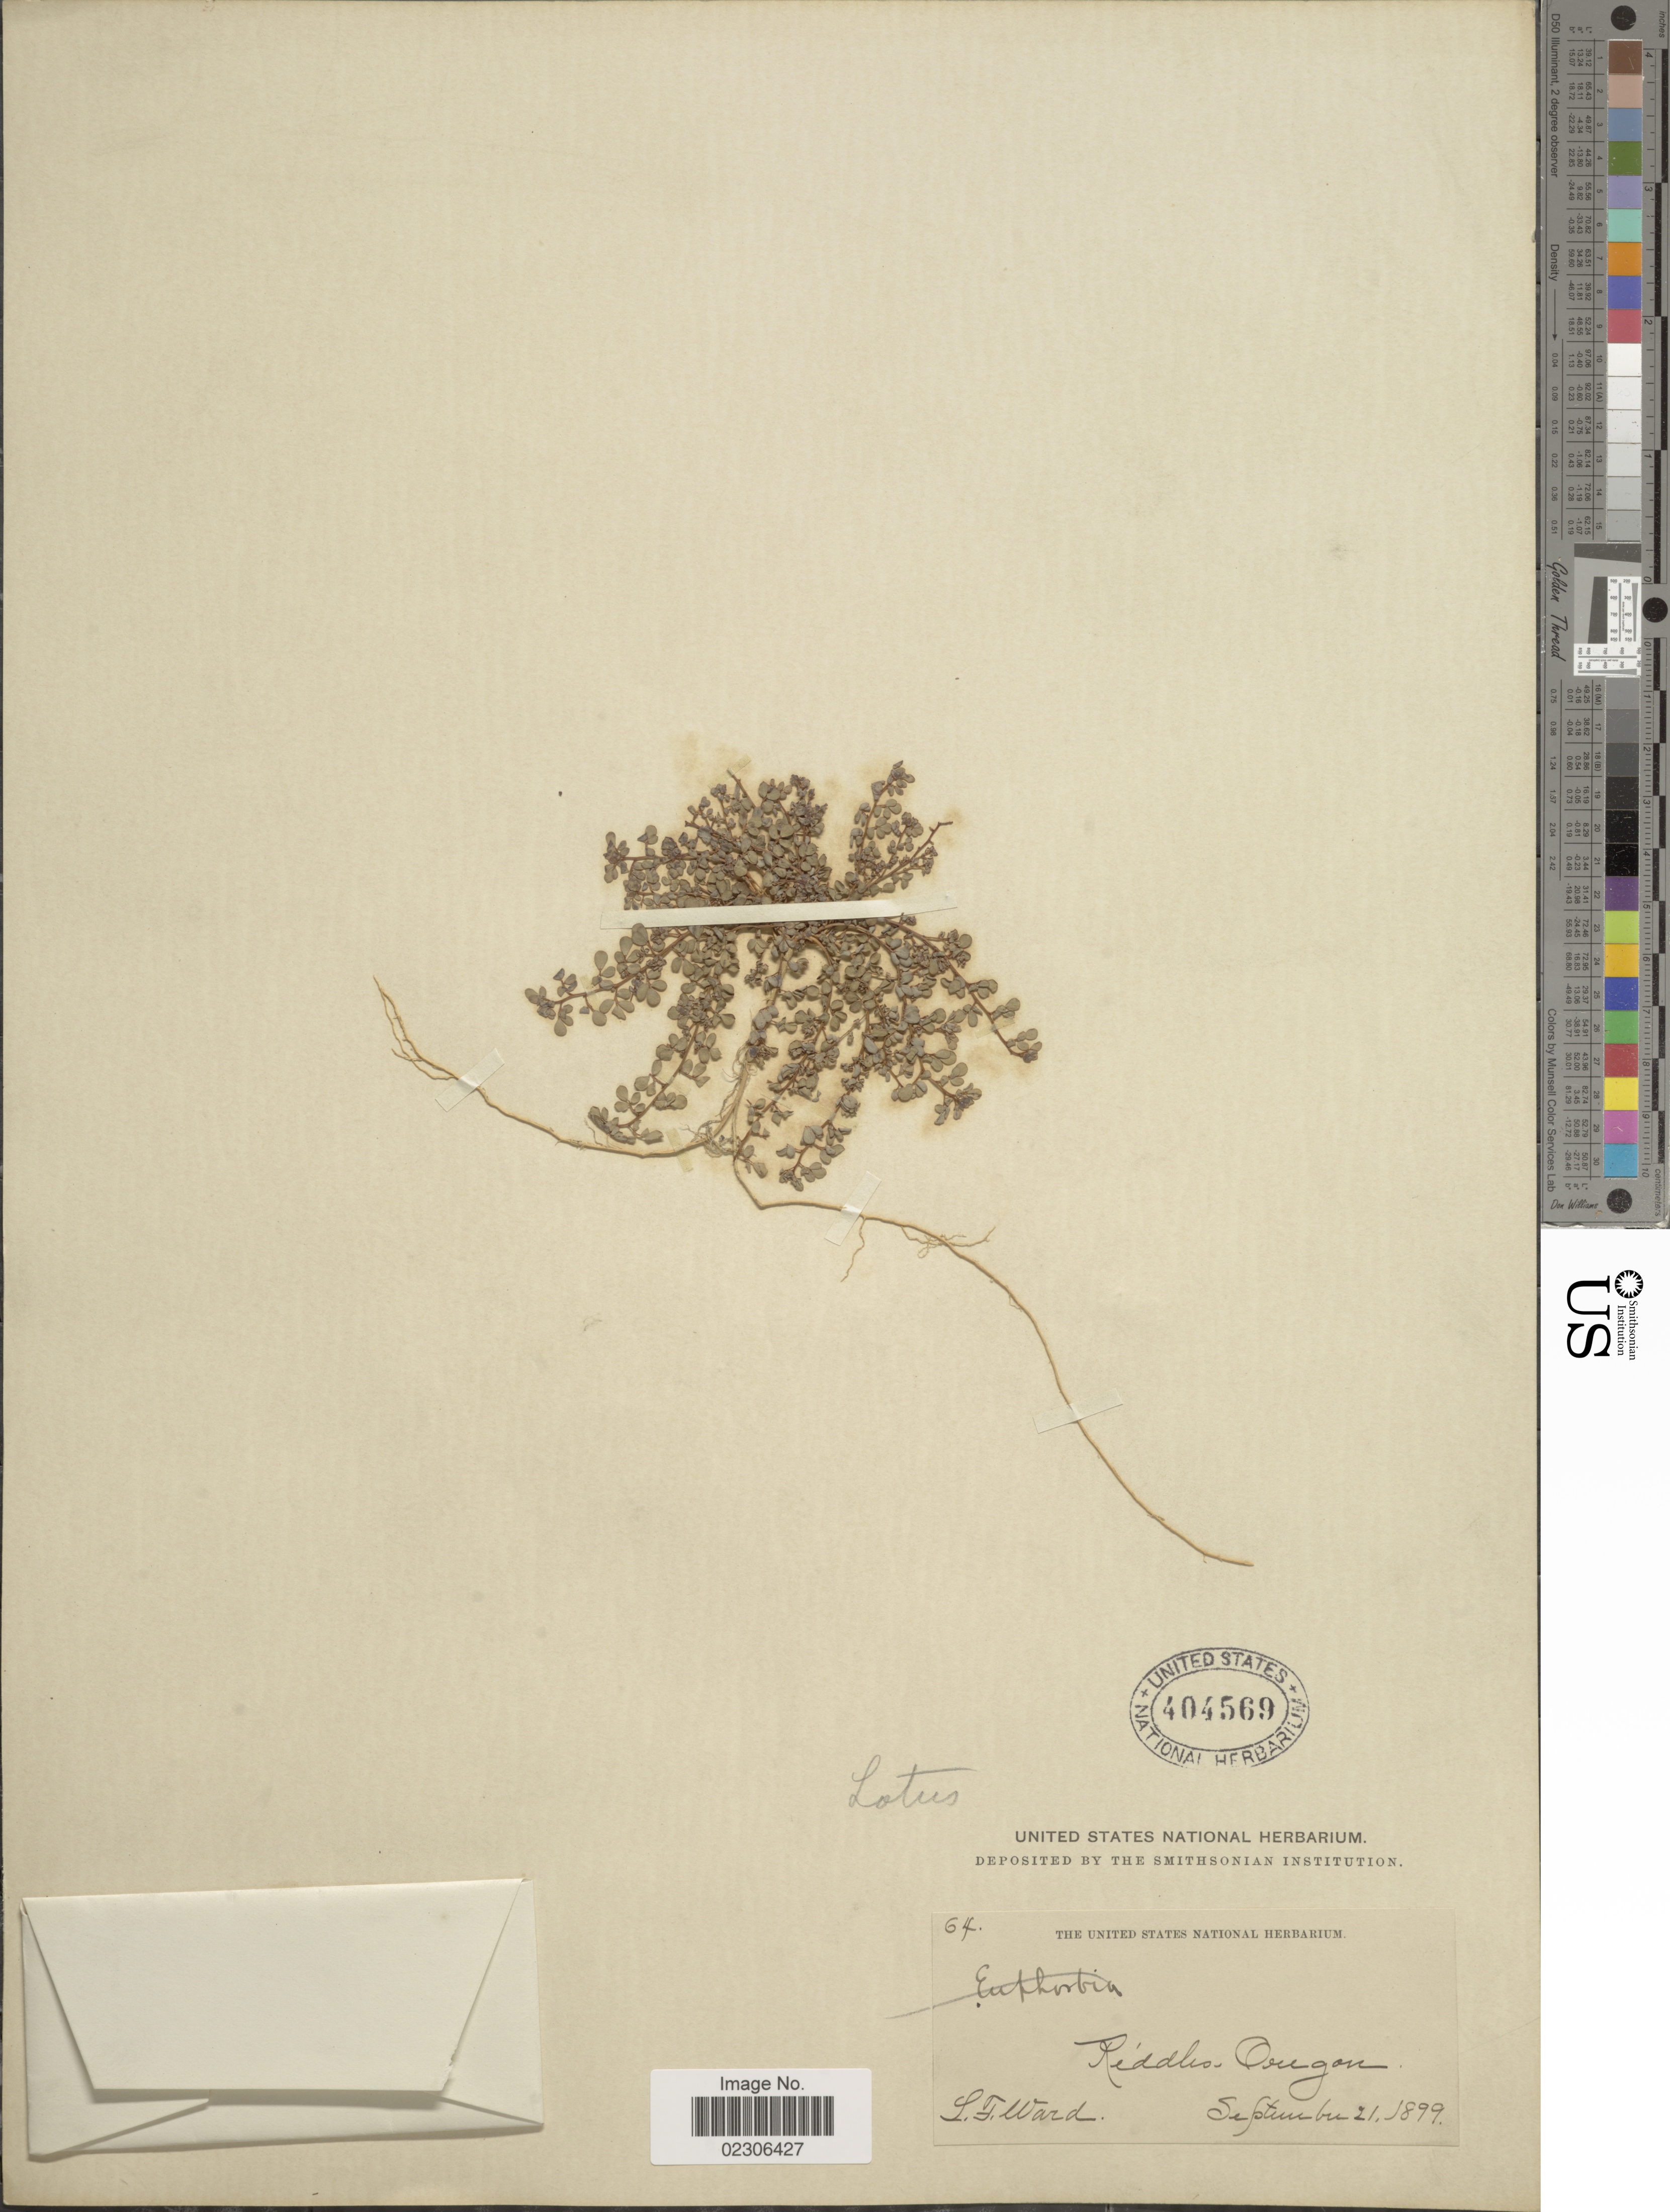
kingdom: Plantae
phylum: Tracheophyta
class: Magnoliopsida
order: Fabales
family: Fabaceae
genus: Lotus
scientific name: Lotus sp.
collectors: L. Ward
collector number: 64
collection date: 1899-09-21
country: United States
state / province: Oregon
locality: Riddles, Oregon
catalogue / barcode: US 404569